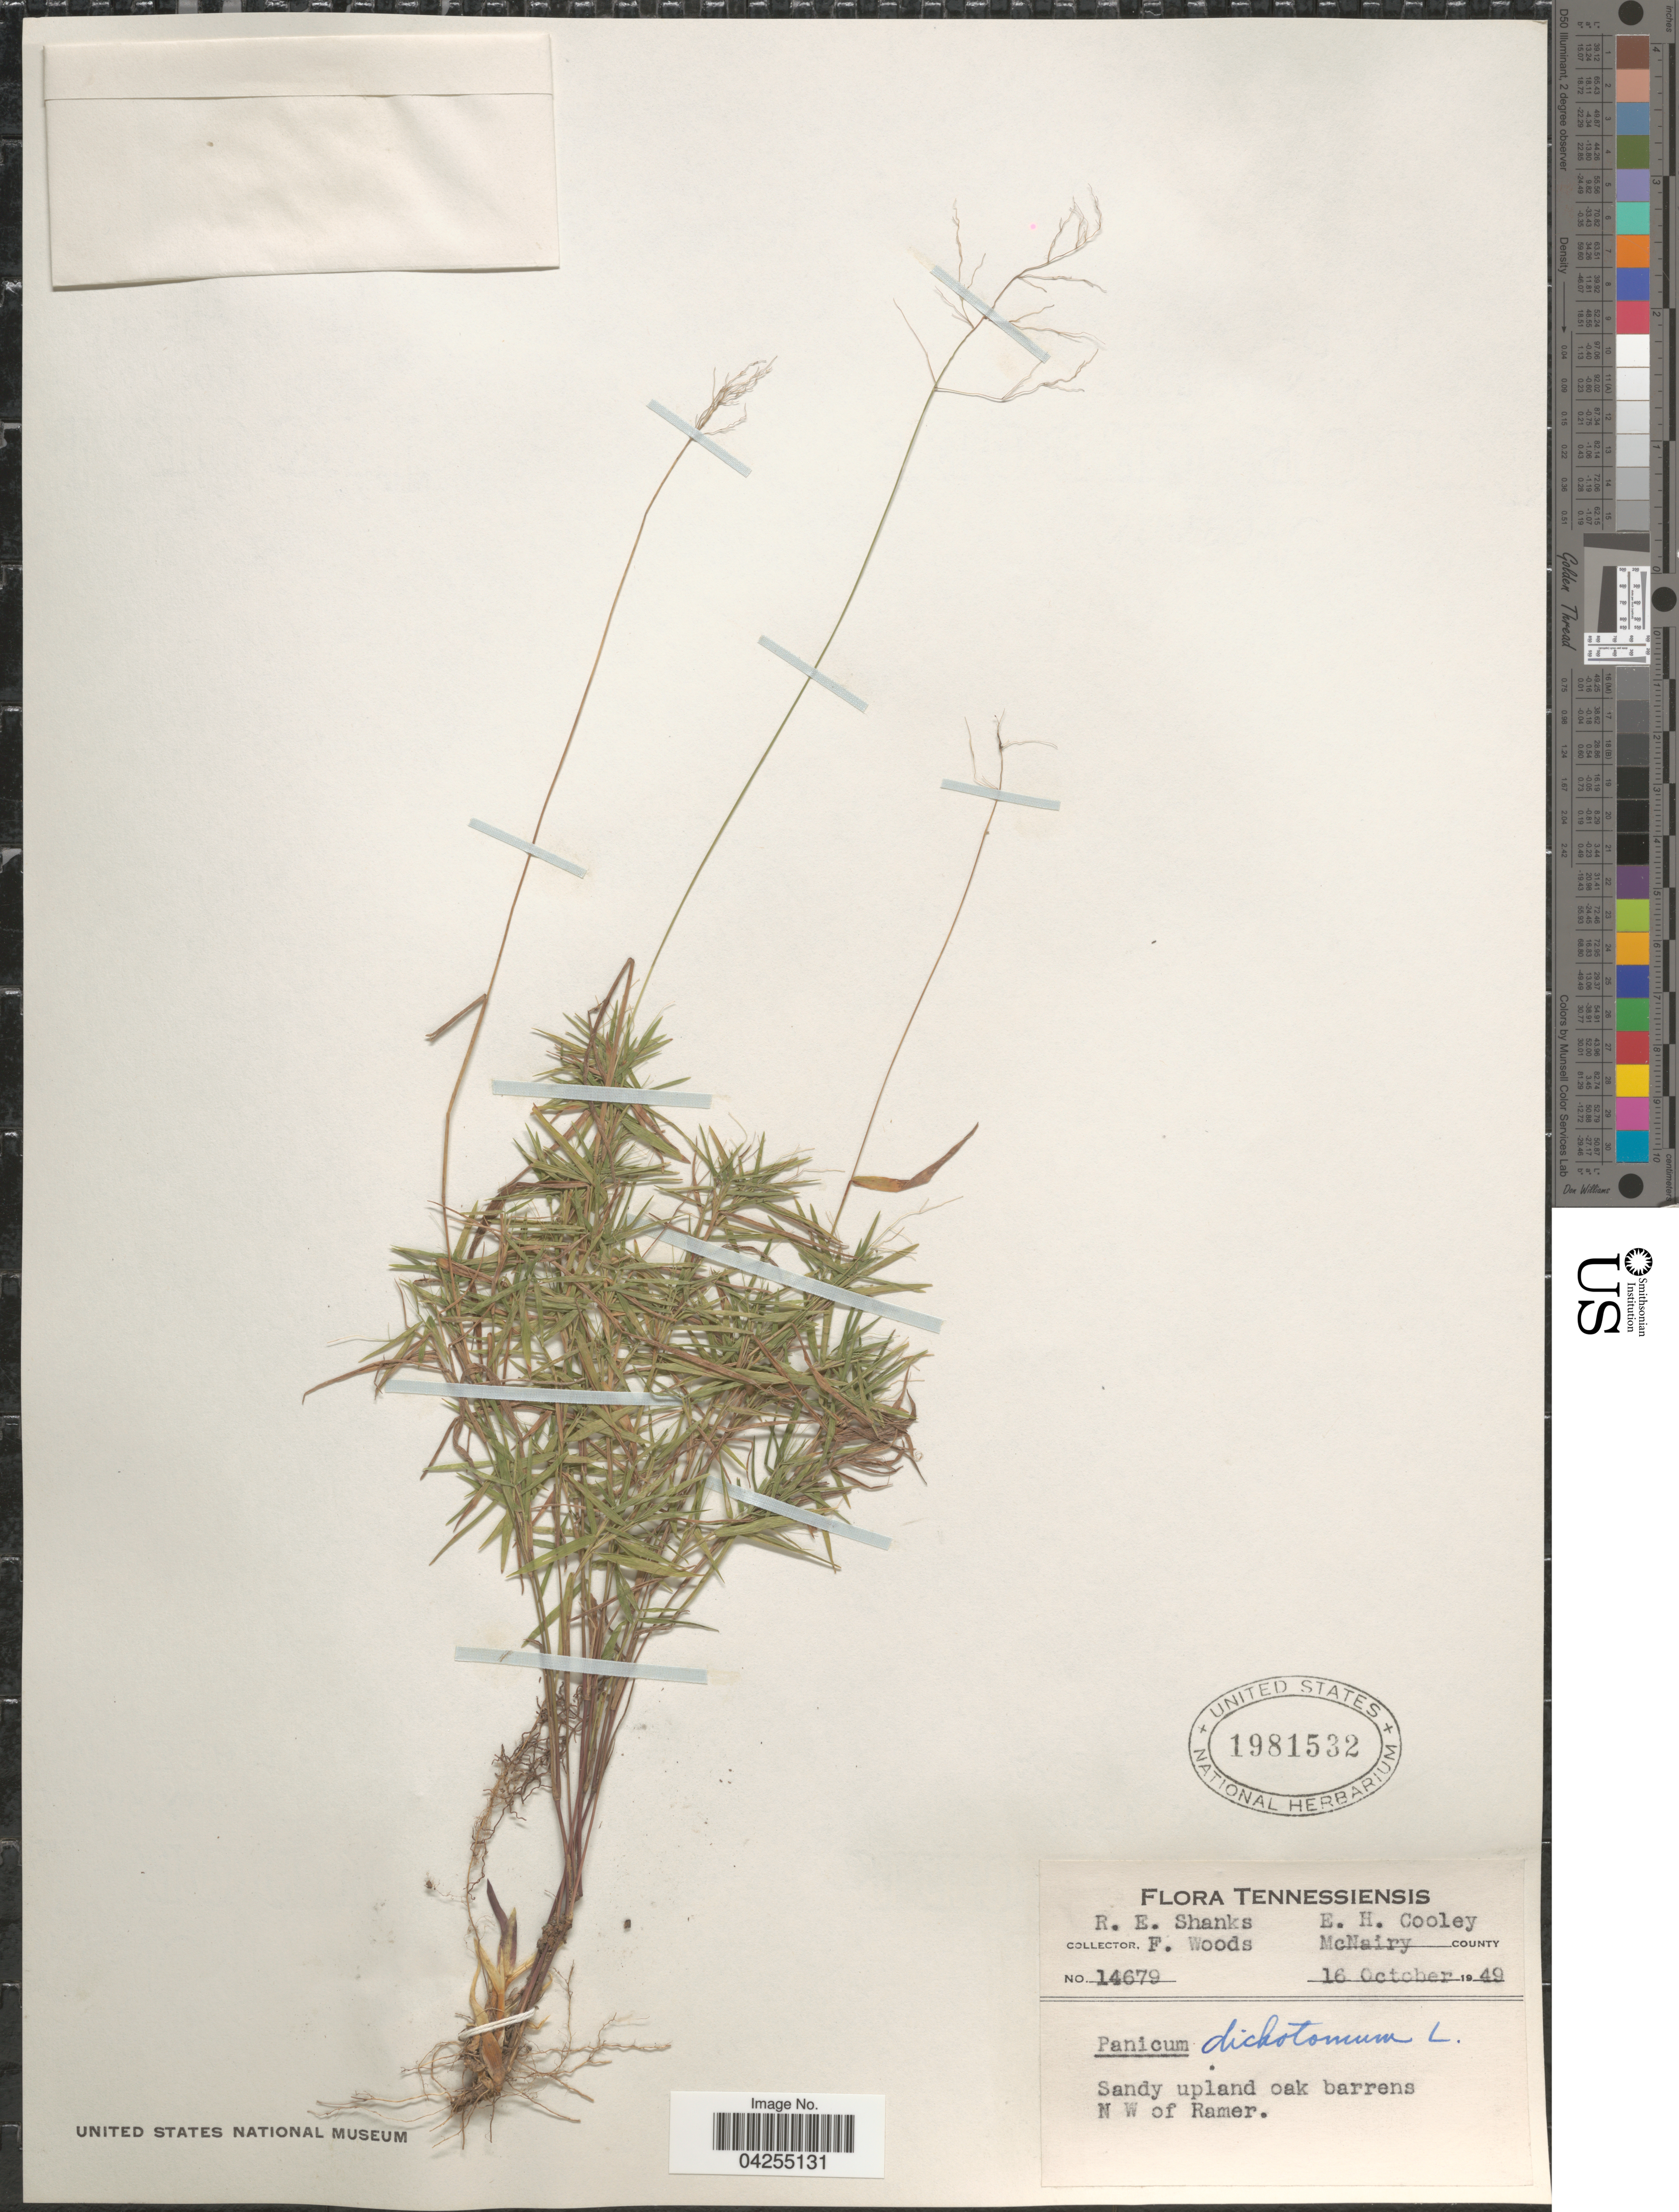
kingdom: Plantae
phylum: Tracheophyta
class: Liliopsida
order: Poales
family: Poaceae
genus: Dichanthelium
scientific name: Dichanthelium dichotomum var. dichotomum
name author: (L.) Gould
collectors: R. Shanks, E. H. Cooley & F. Woods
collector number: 14679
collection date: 1949-10-16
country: United States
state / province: Tennessee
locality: McNairy County. Sandy upland oak barrens N W of Ramer.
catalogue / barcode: US 1981532